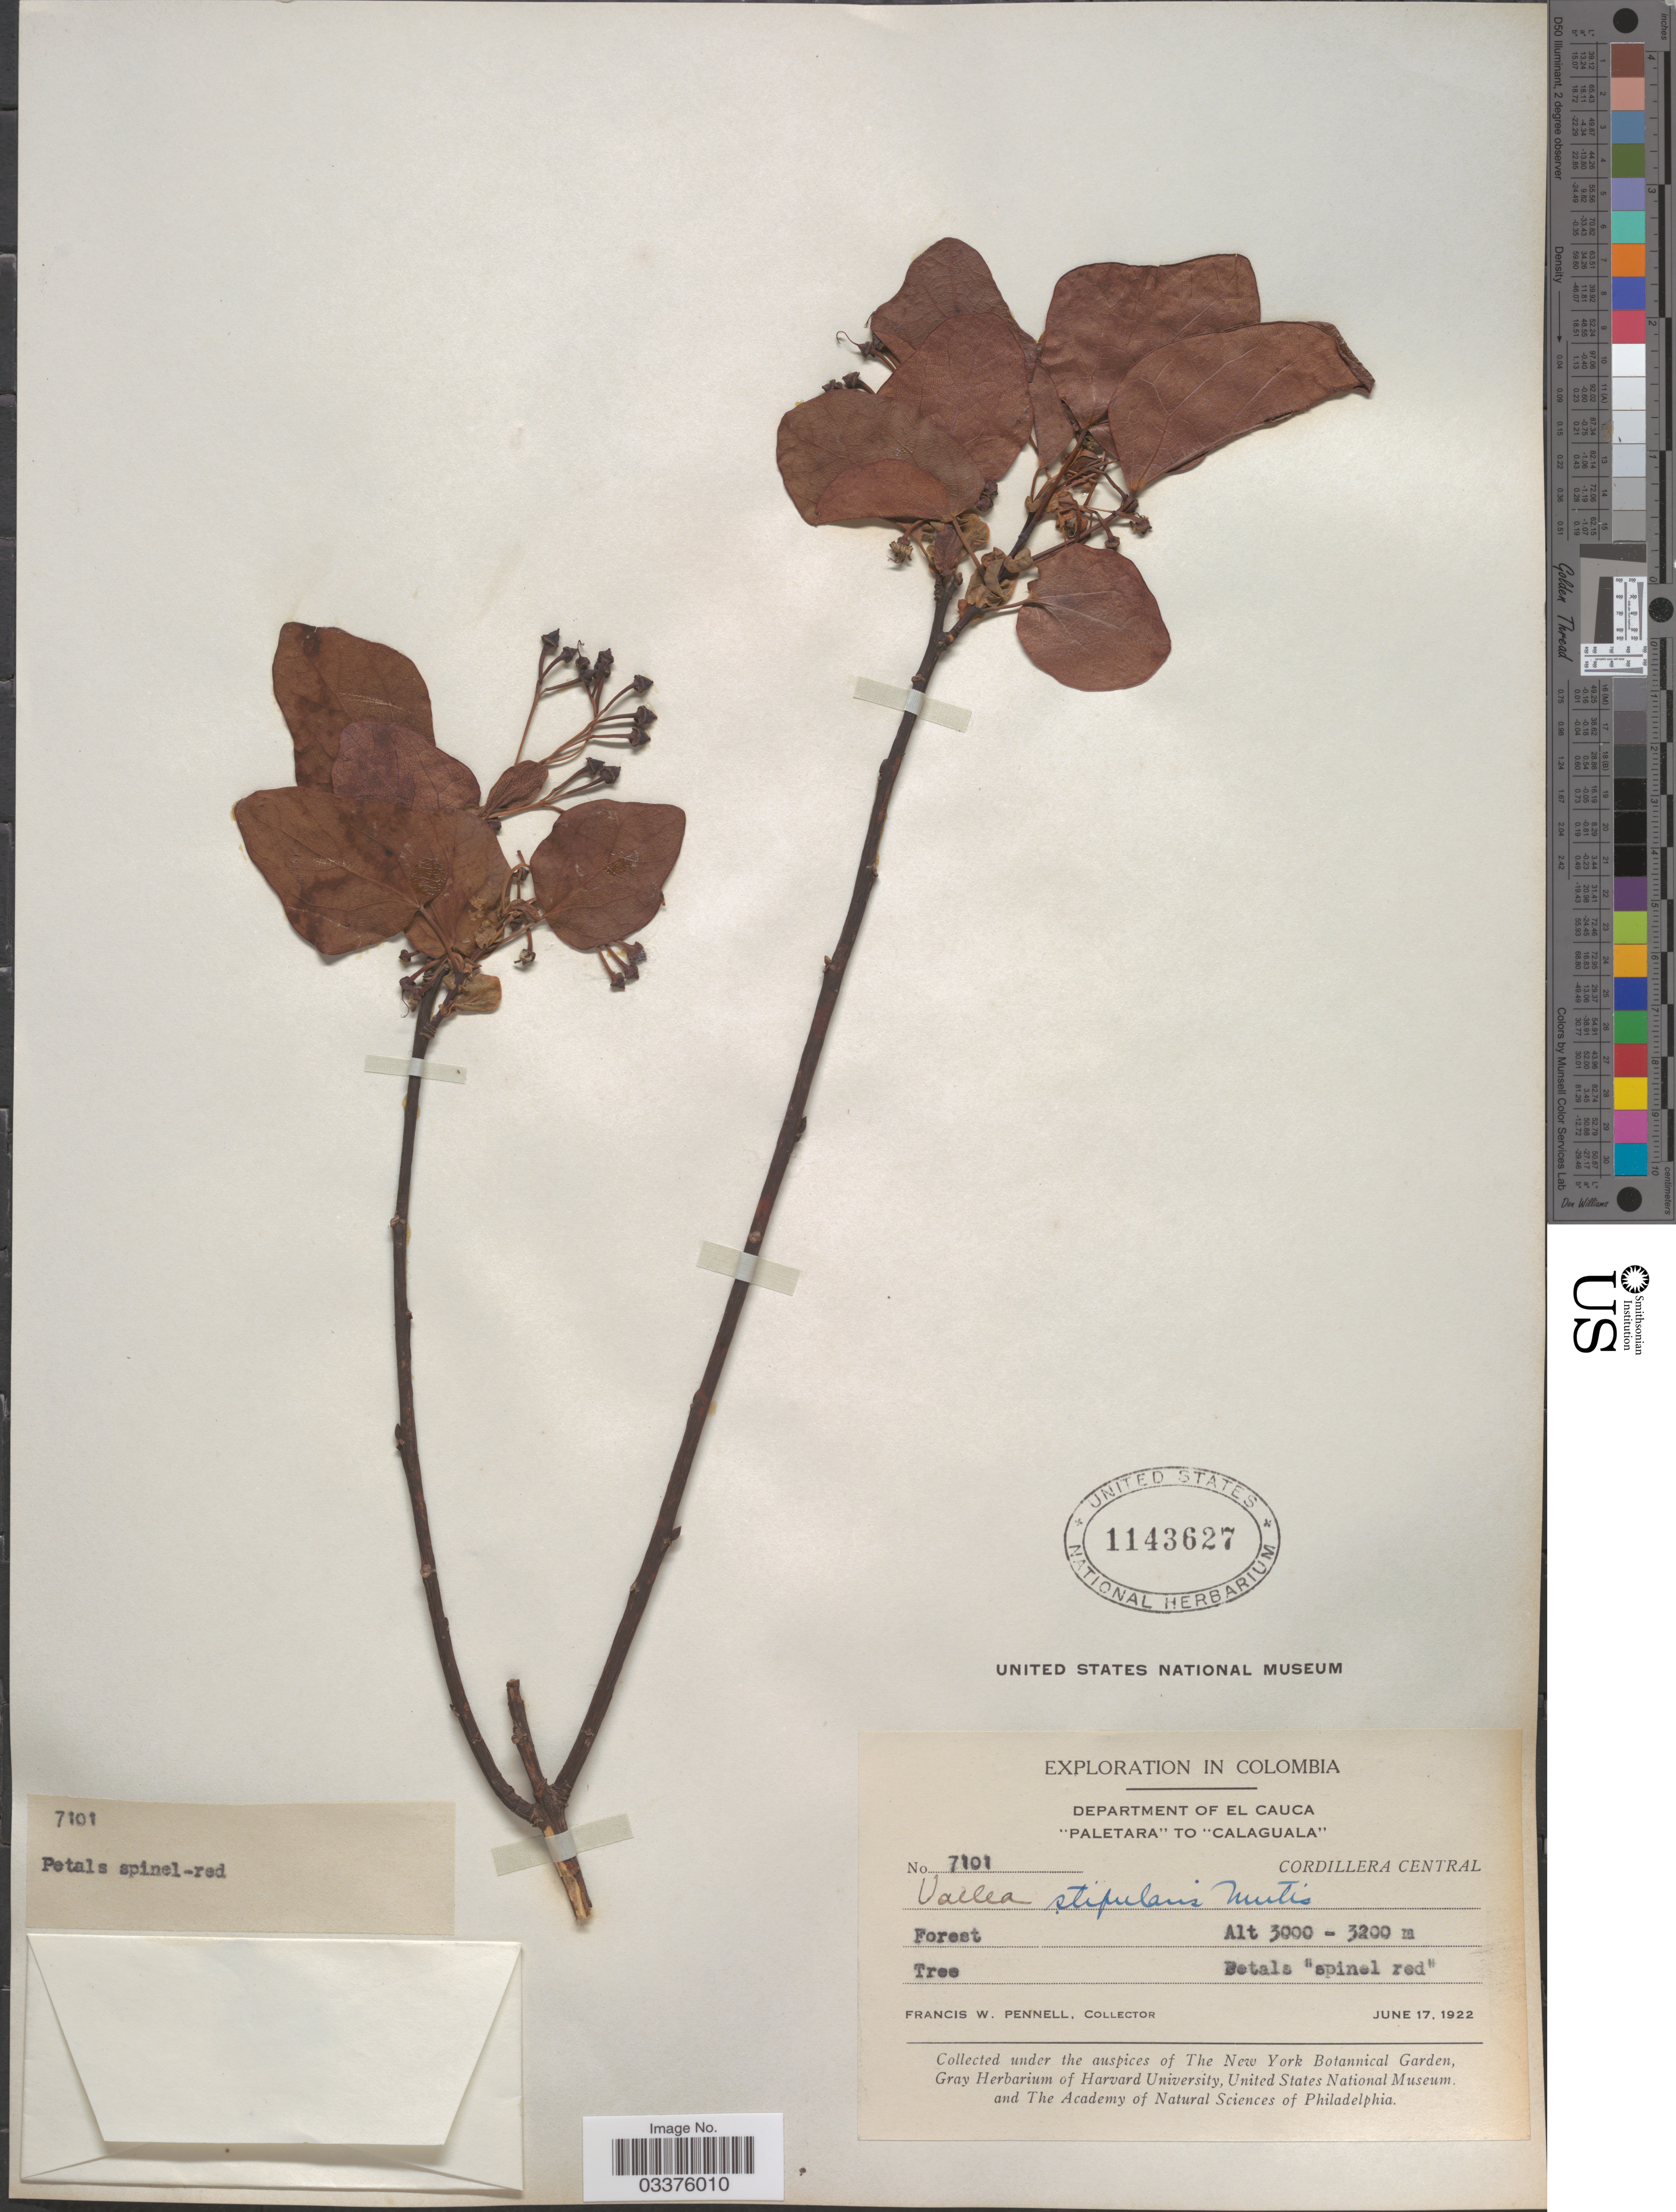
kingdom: Plantae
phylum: Tracheophyta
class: Magnoliopsida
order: Oxalidales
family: Elaeocarpaceae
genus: Vallea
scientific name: Vallea stipularis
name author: L. f.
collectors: F. W. Pennell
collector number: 7101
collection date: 1922-06-17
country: Colombia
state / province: Cauca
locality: Department of El Cauca. "Paletara" to "Calaguala". Cordillera Central.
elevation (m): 3000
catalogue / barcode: US 1143627